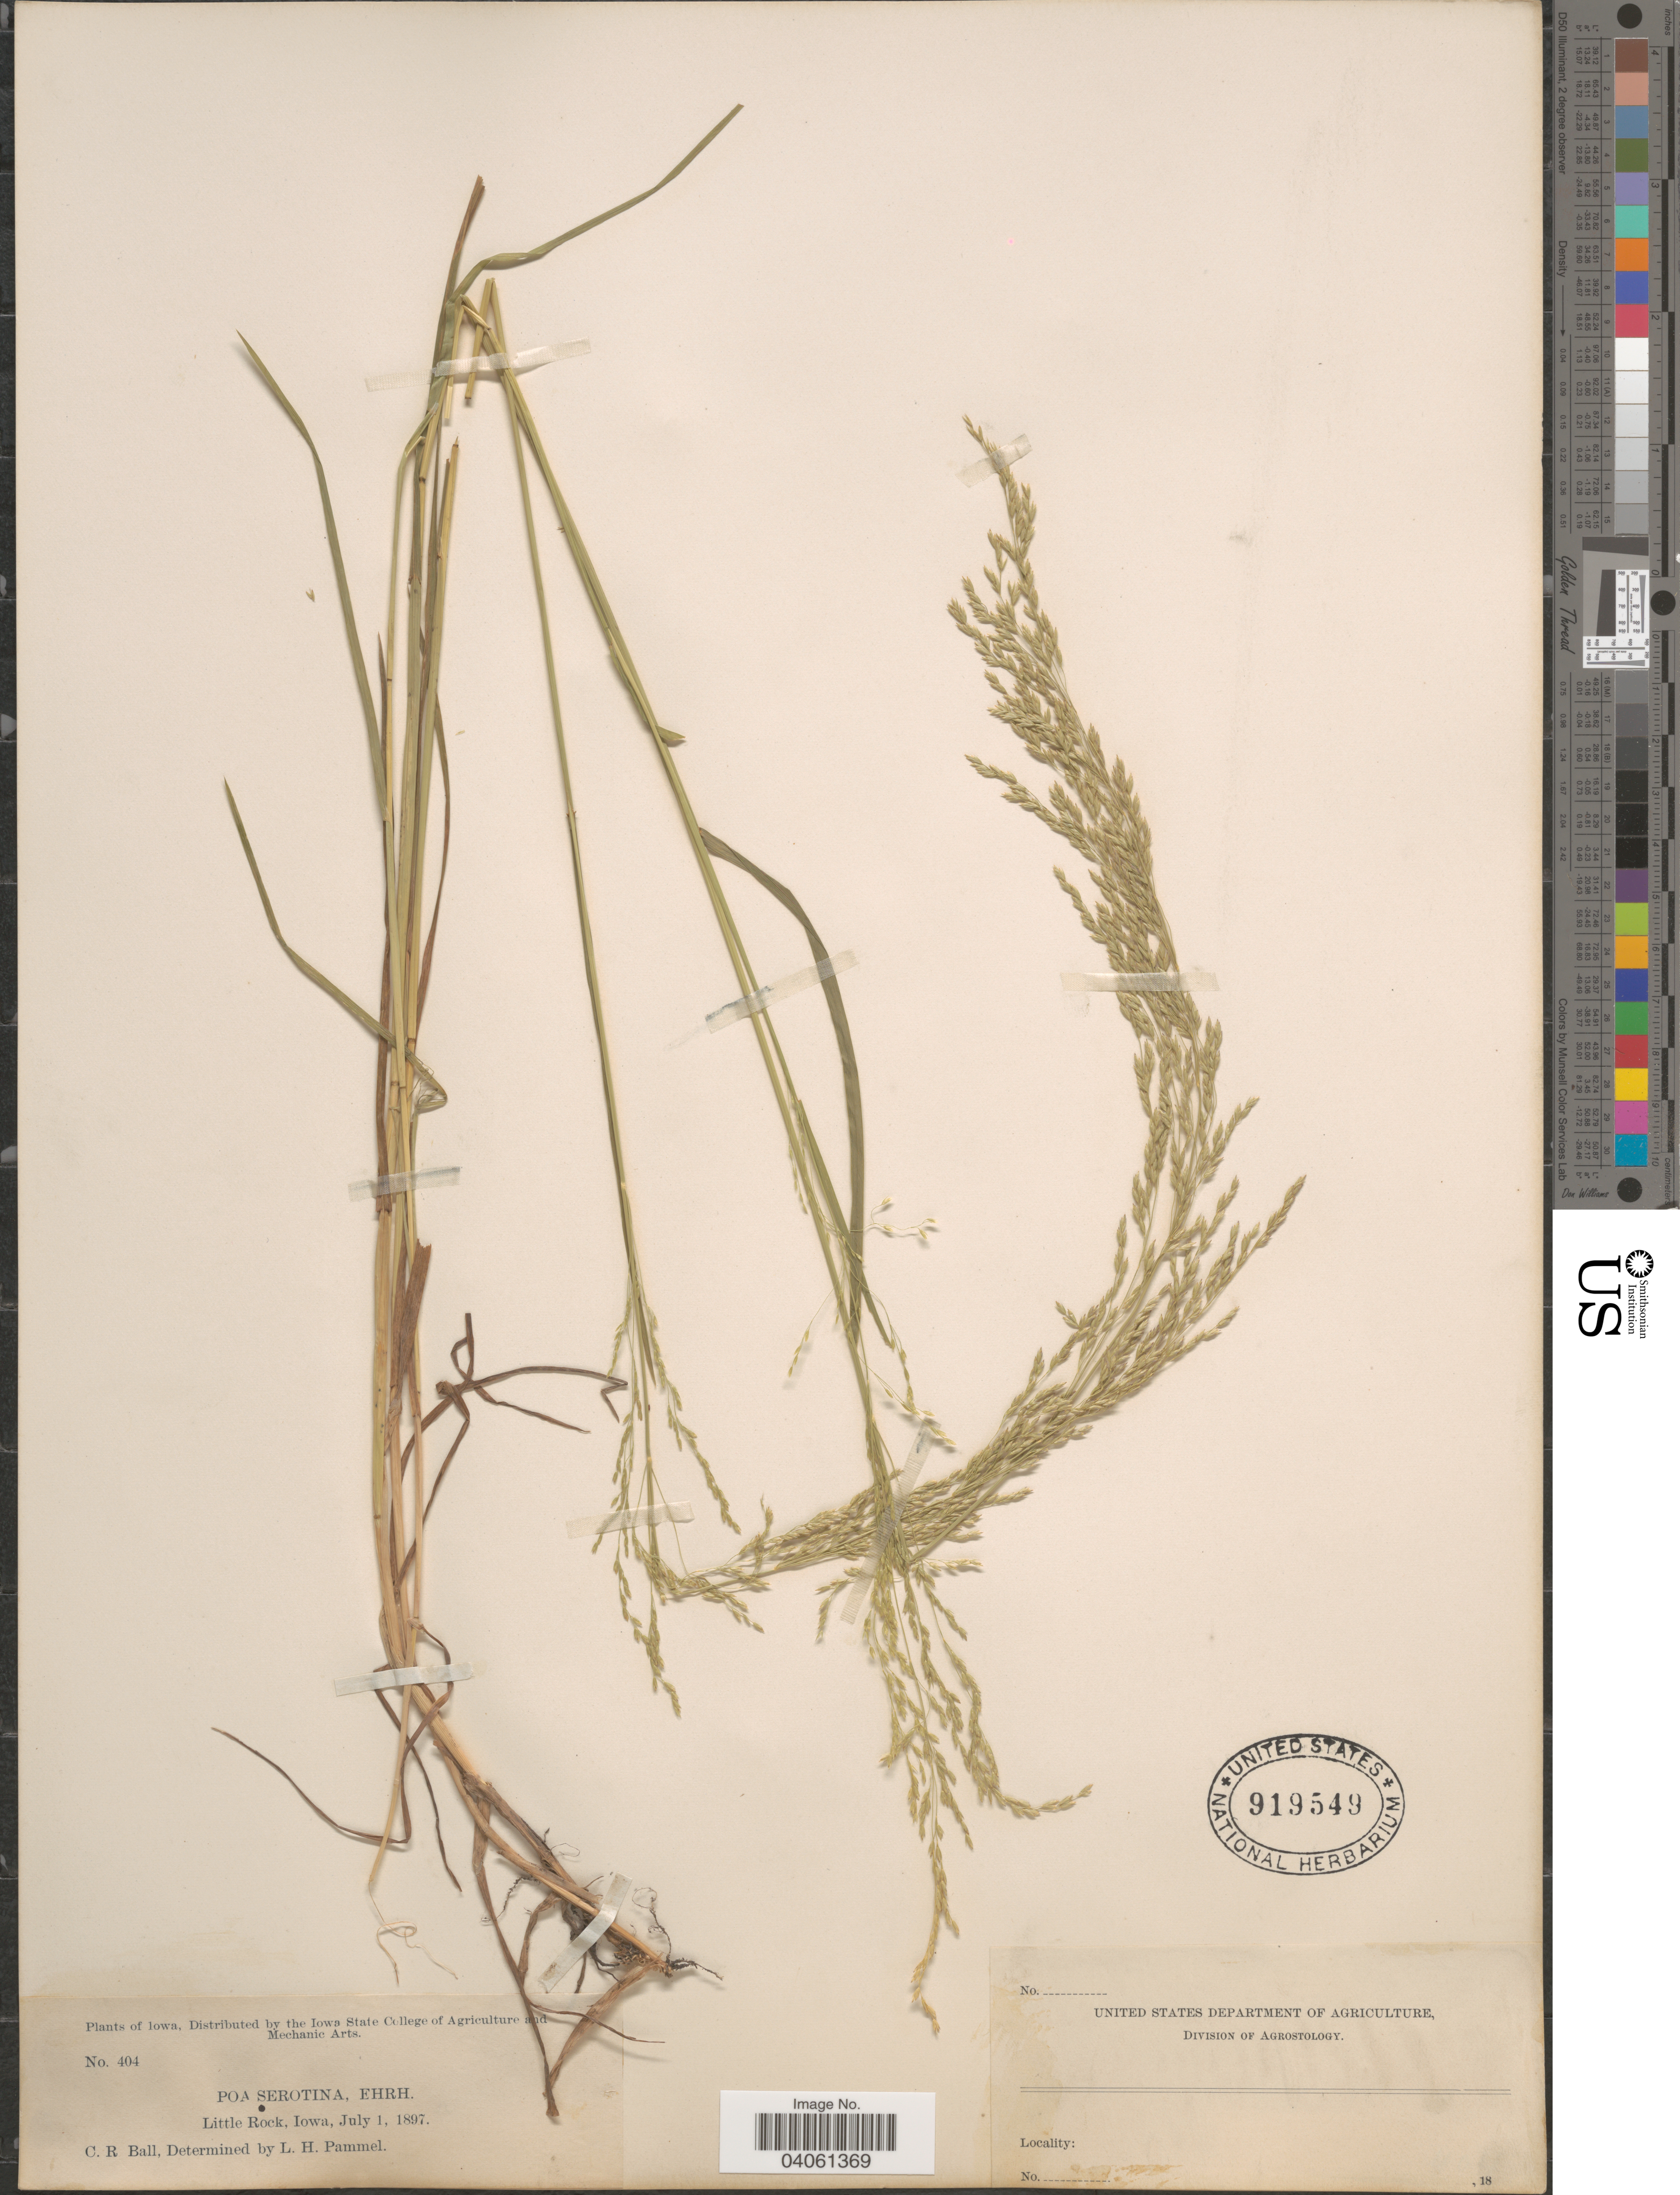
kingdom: Plantae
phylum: Tracheophyta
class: Liliopsida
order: Poales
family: Poaceae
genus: Poa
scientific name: Poa palustris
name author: L.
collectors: C. R. Ball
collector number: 404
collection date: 1897-07-01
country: United States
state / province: Iowa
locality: Little Rock.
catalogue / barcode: US 919549